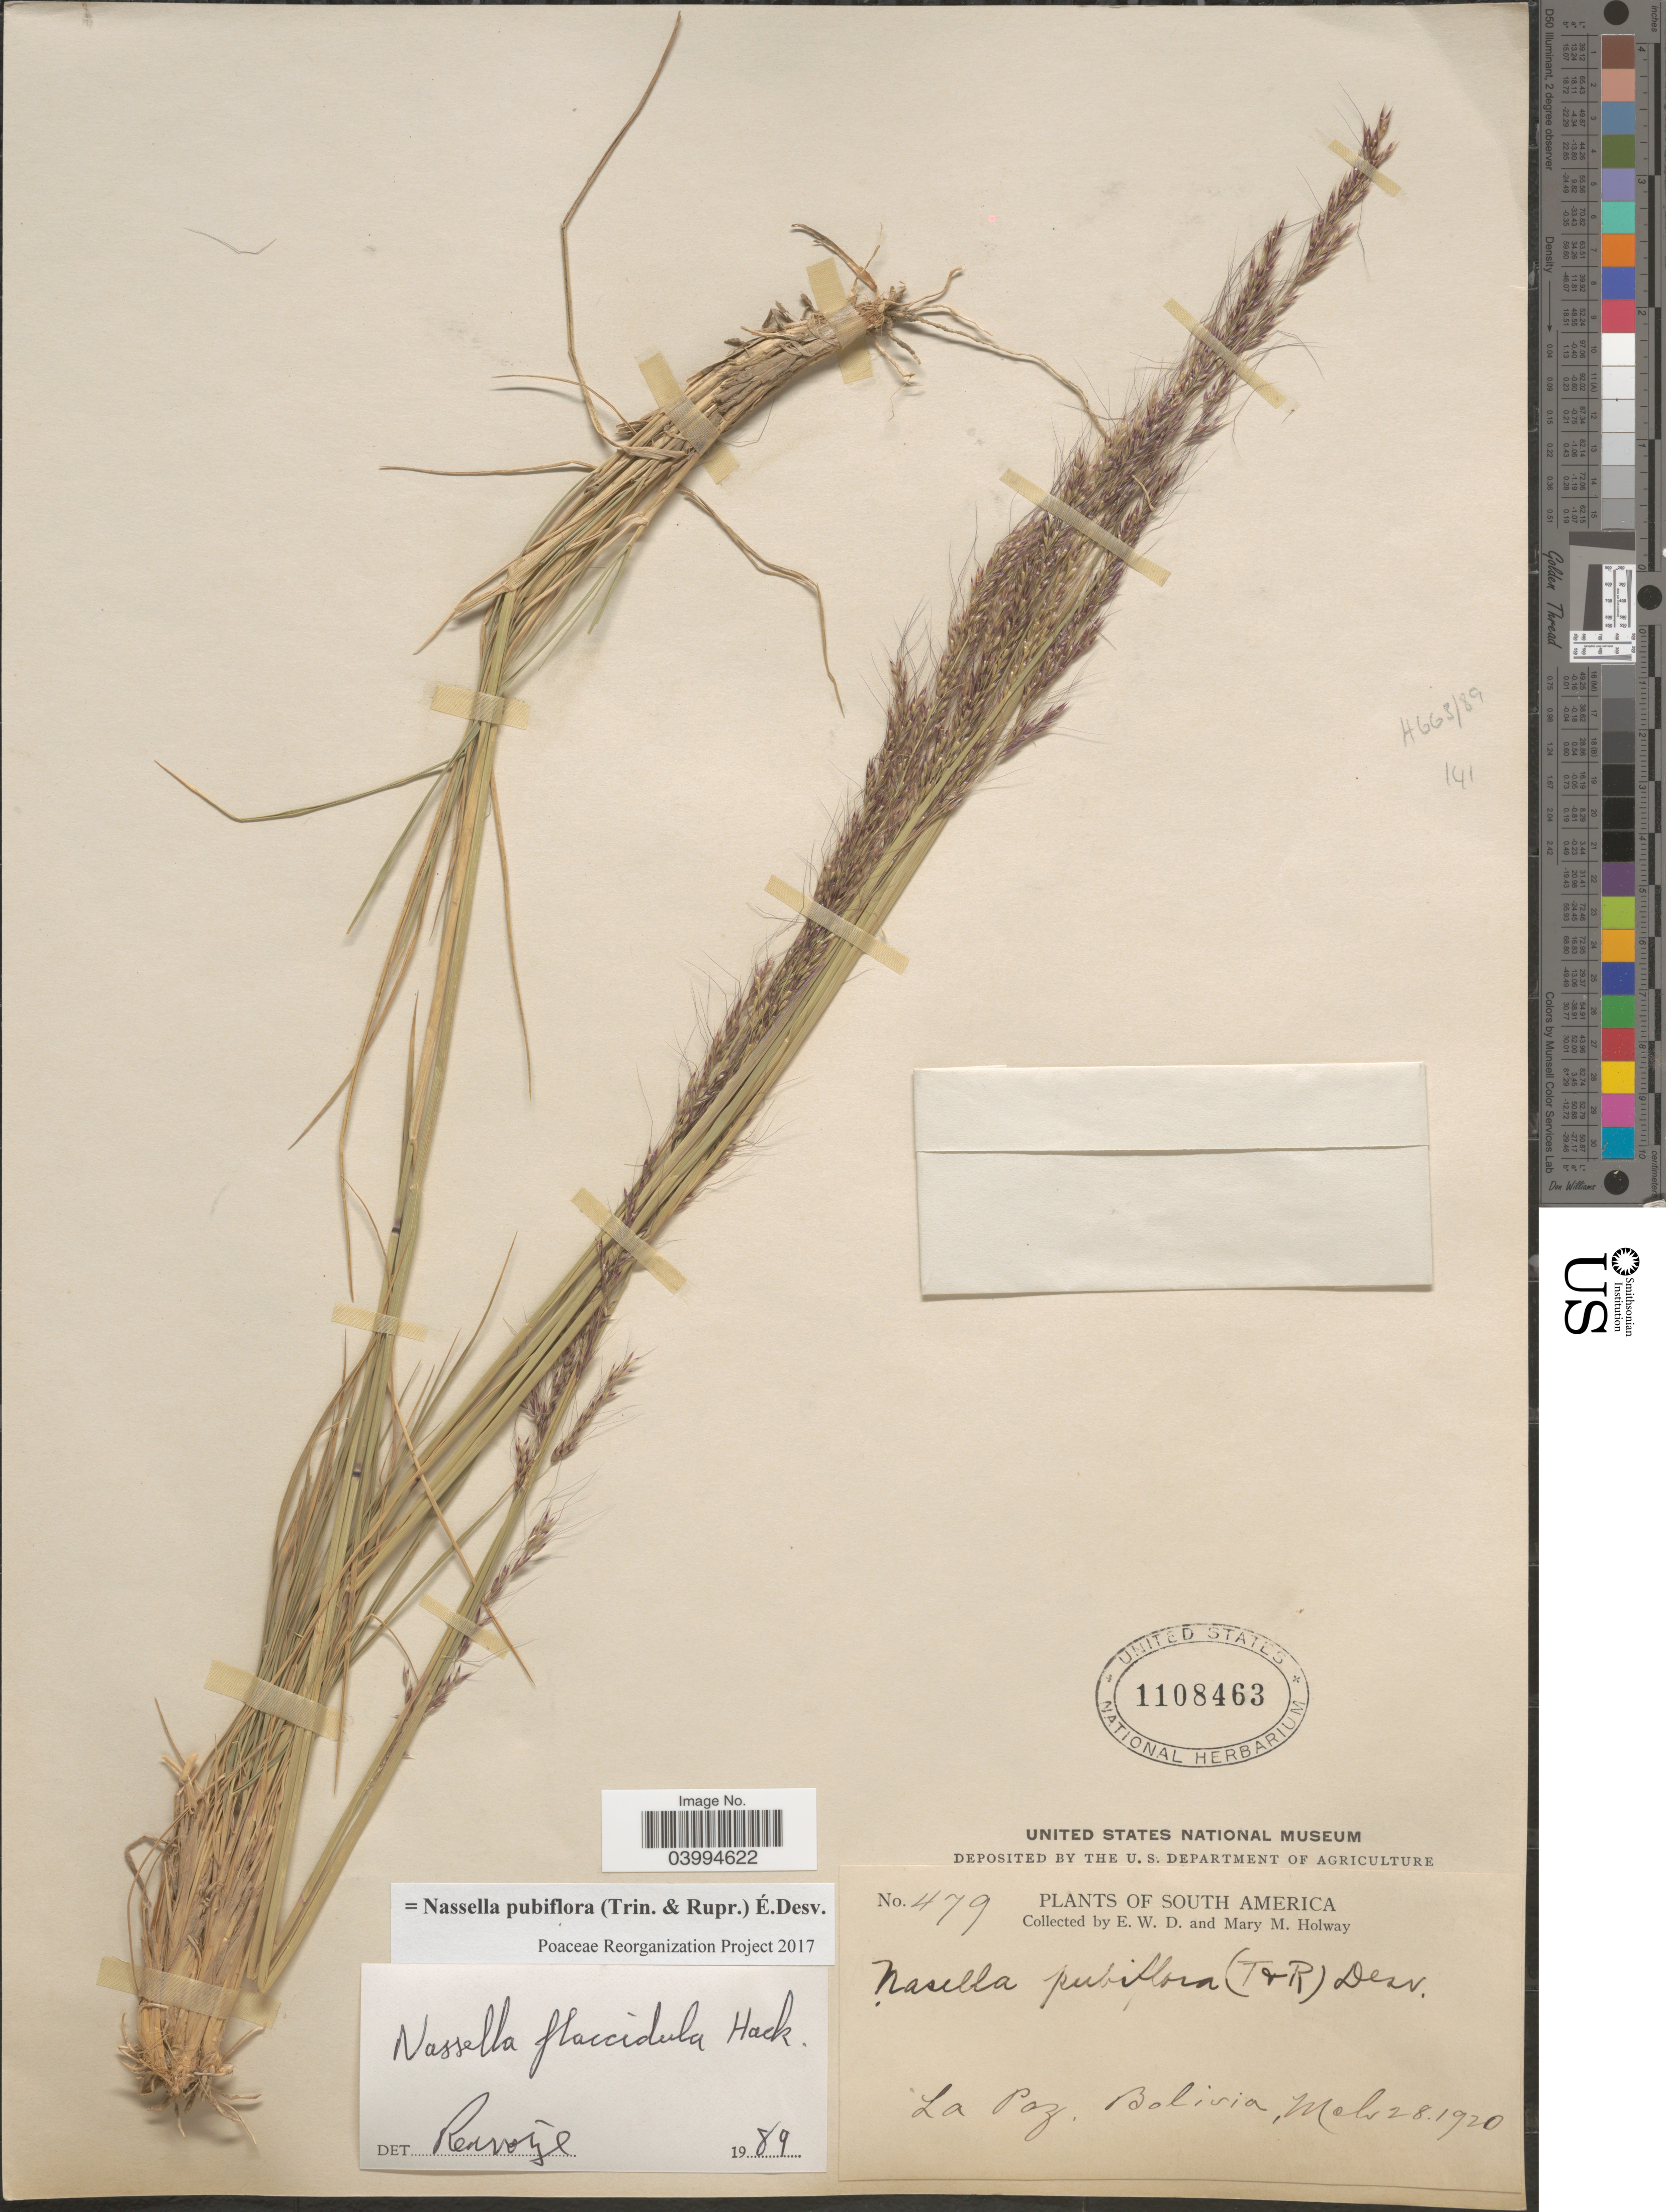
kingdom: Plantae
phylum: Tracheophyta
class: Liliopsida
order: Poales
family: Poaceae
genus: Nassella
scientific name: Nassella pubiflora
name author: (Trin. & Rupr.) É. Desv.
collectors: E. W. D. Holway & M. M. Holway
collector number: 479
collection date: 1920-03-28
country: Bolivia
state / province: La Paz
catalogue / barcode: US 1108463